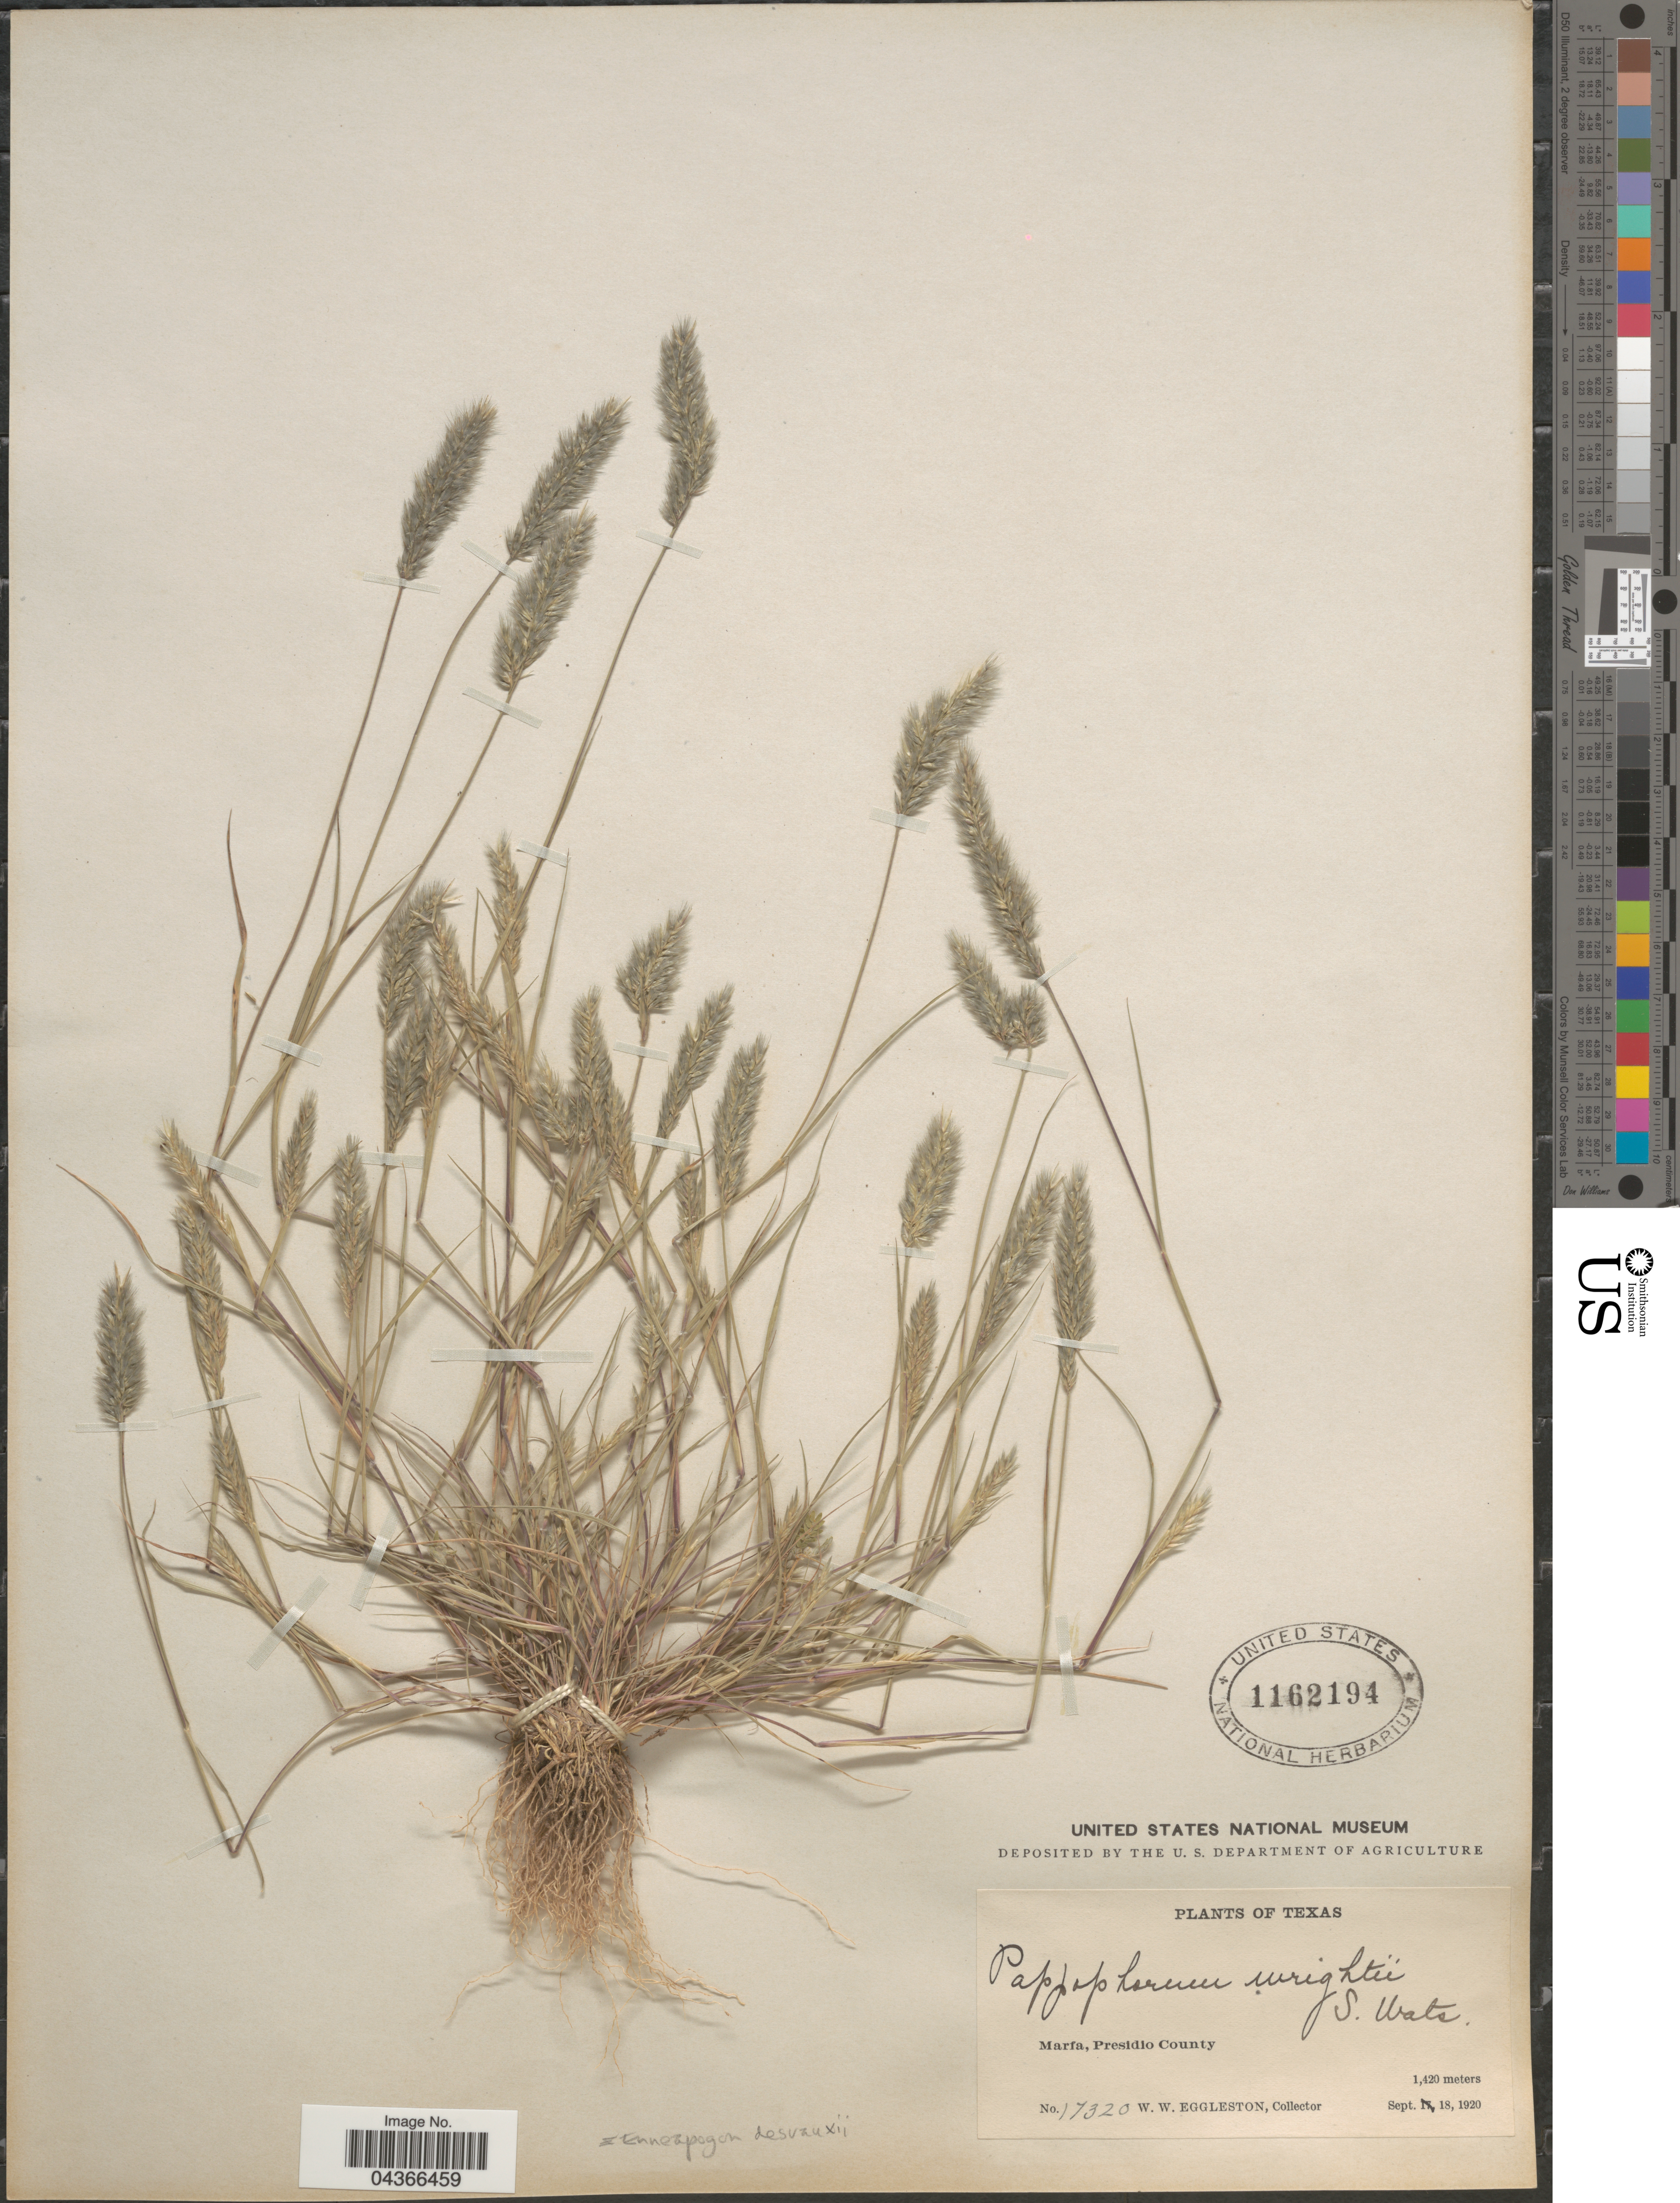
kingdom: Plantae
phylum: Tracheophyta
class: Liliopsida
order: Poales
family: Poaceae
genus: Enneapogon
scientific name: Enneapogon desvauxii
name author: P. Beauv.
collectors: W. W. Eggleston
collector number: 17320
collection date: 1920-09-18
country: United States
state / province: Texas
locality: Marfa, Presidio County.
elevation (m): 1420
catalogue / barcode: US 1162194